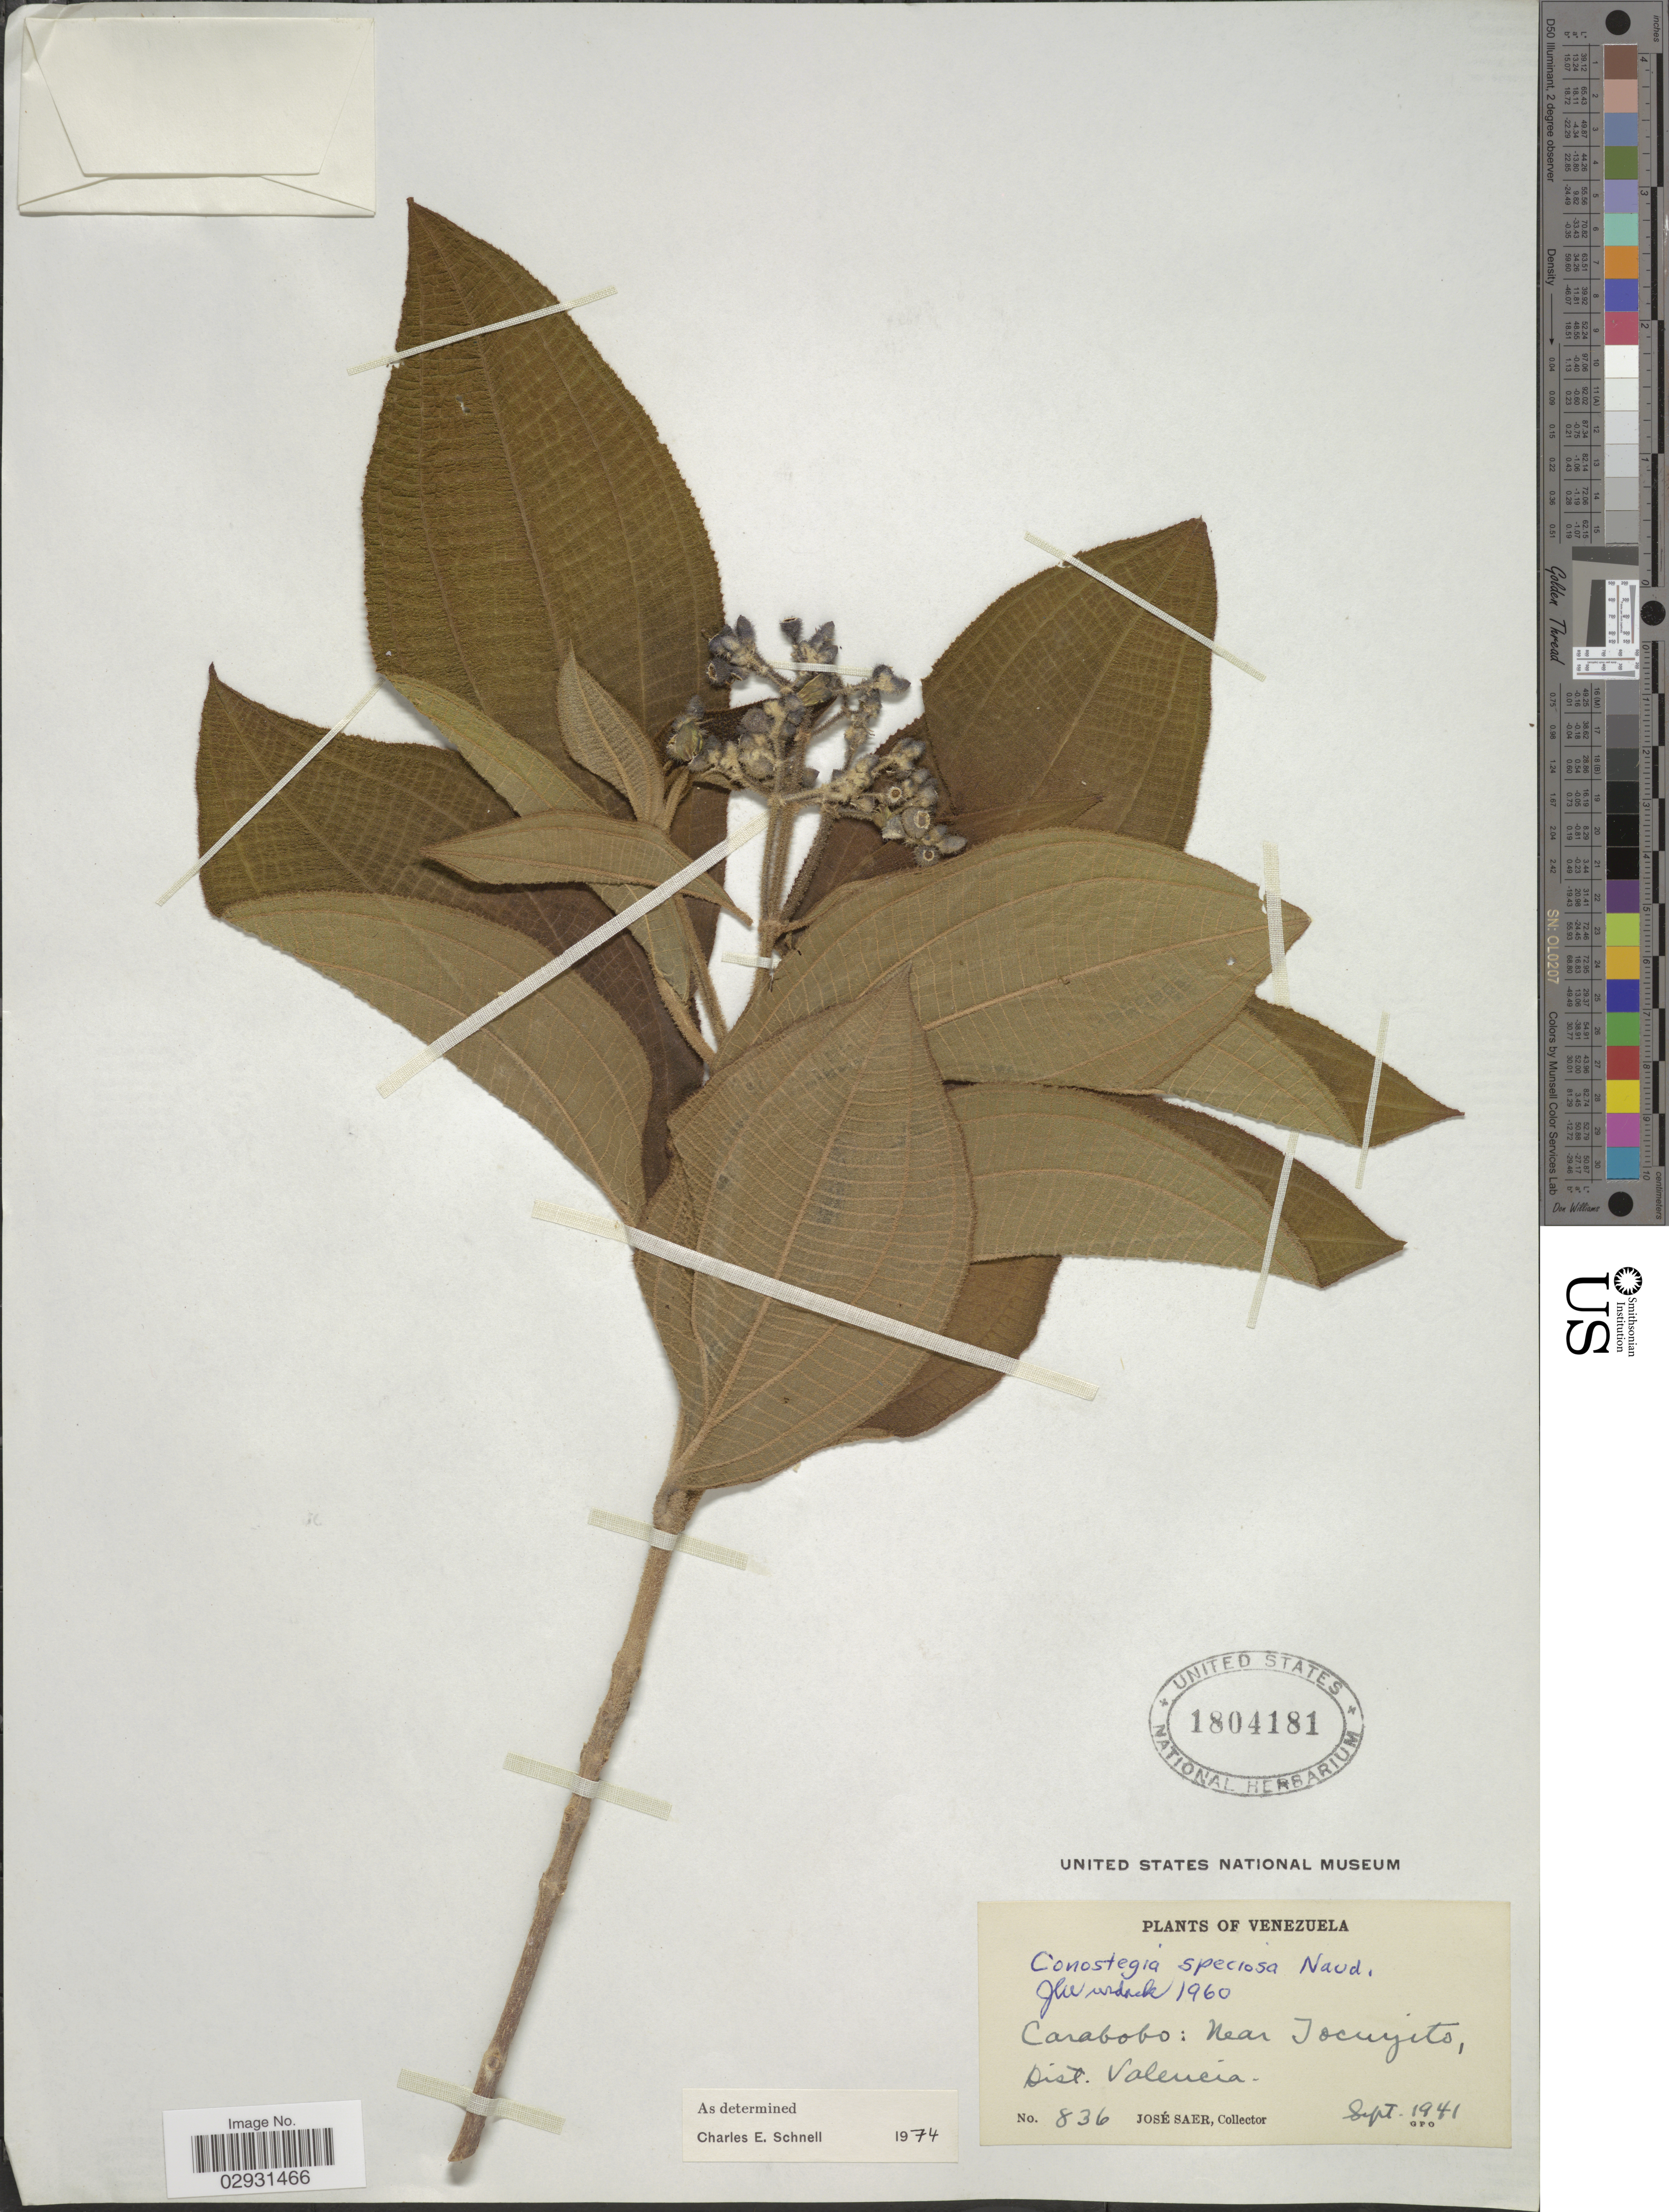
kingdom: Plantae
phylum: Tracheophyta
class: Magnoliopsida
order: Myrtales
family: Melastomataceae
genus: Conostegia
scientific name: Conostegia speciosa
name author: Naudin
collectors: J. Saer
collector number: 836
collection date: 1941-09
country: Venezuela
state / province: Carabobo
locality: Near Jocuyito, Dist. Valencia.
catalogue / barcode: US 1804181